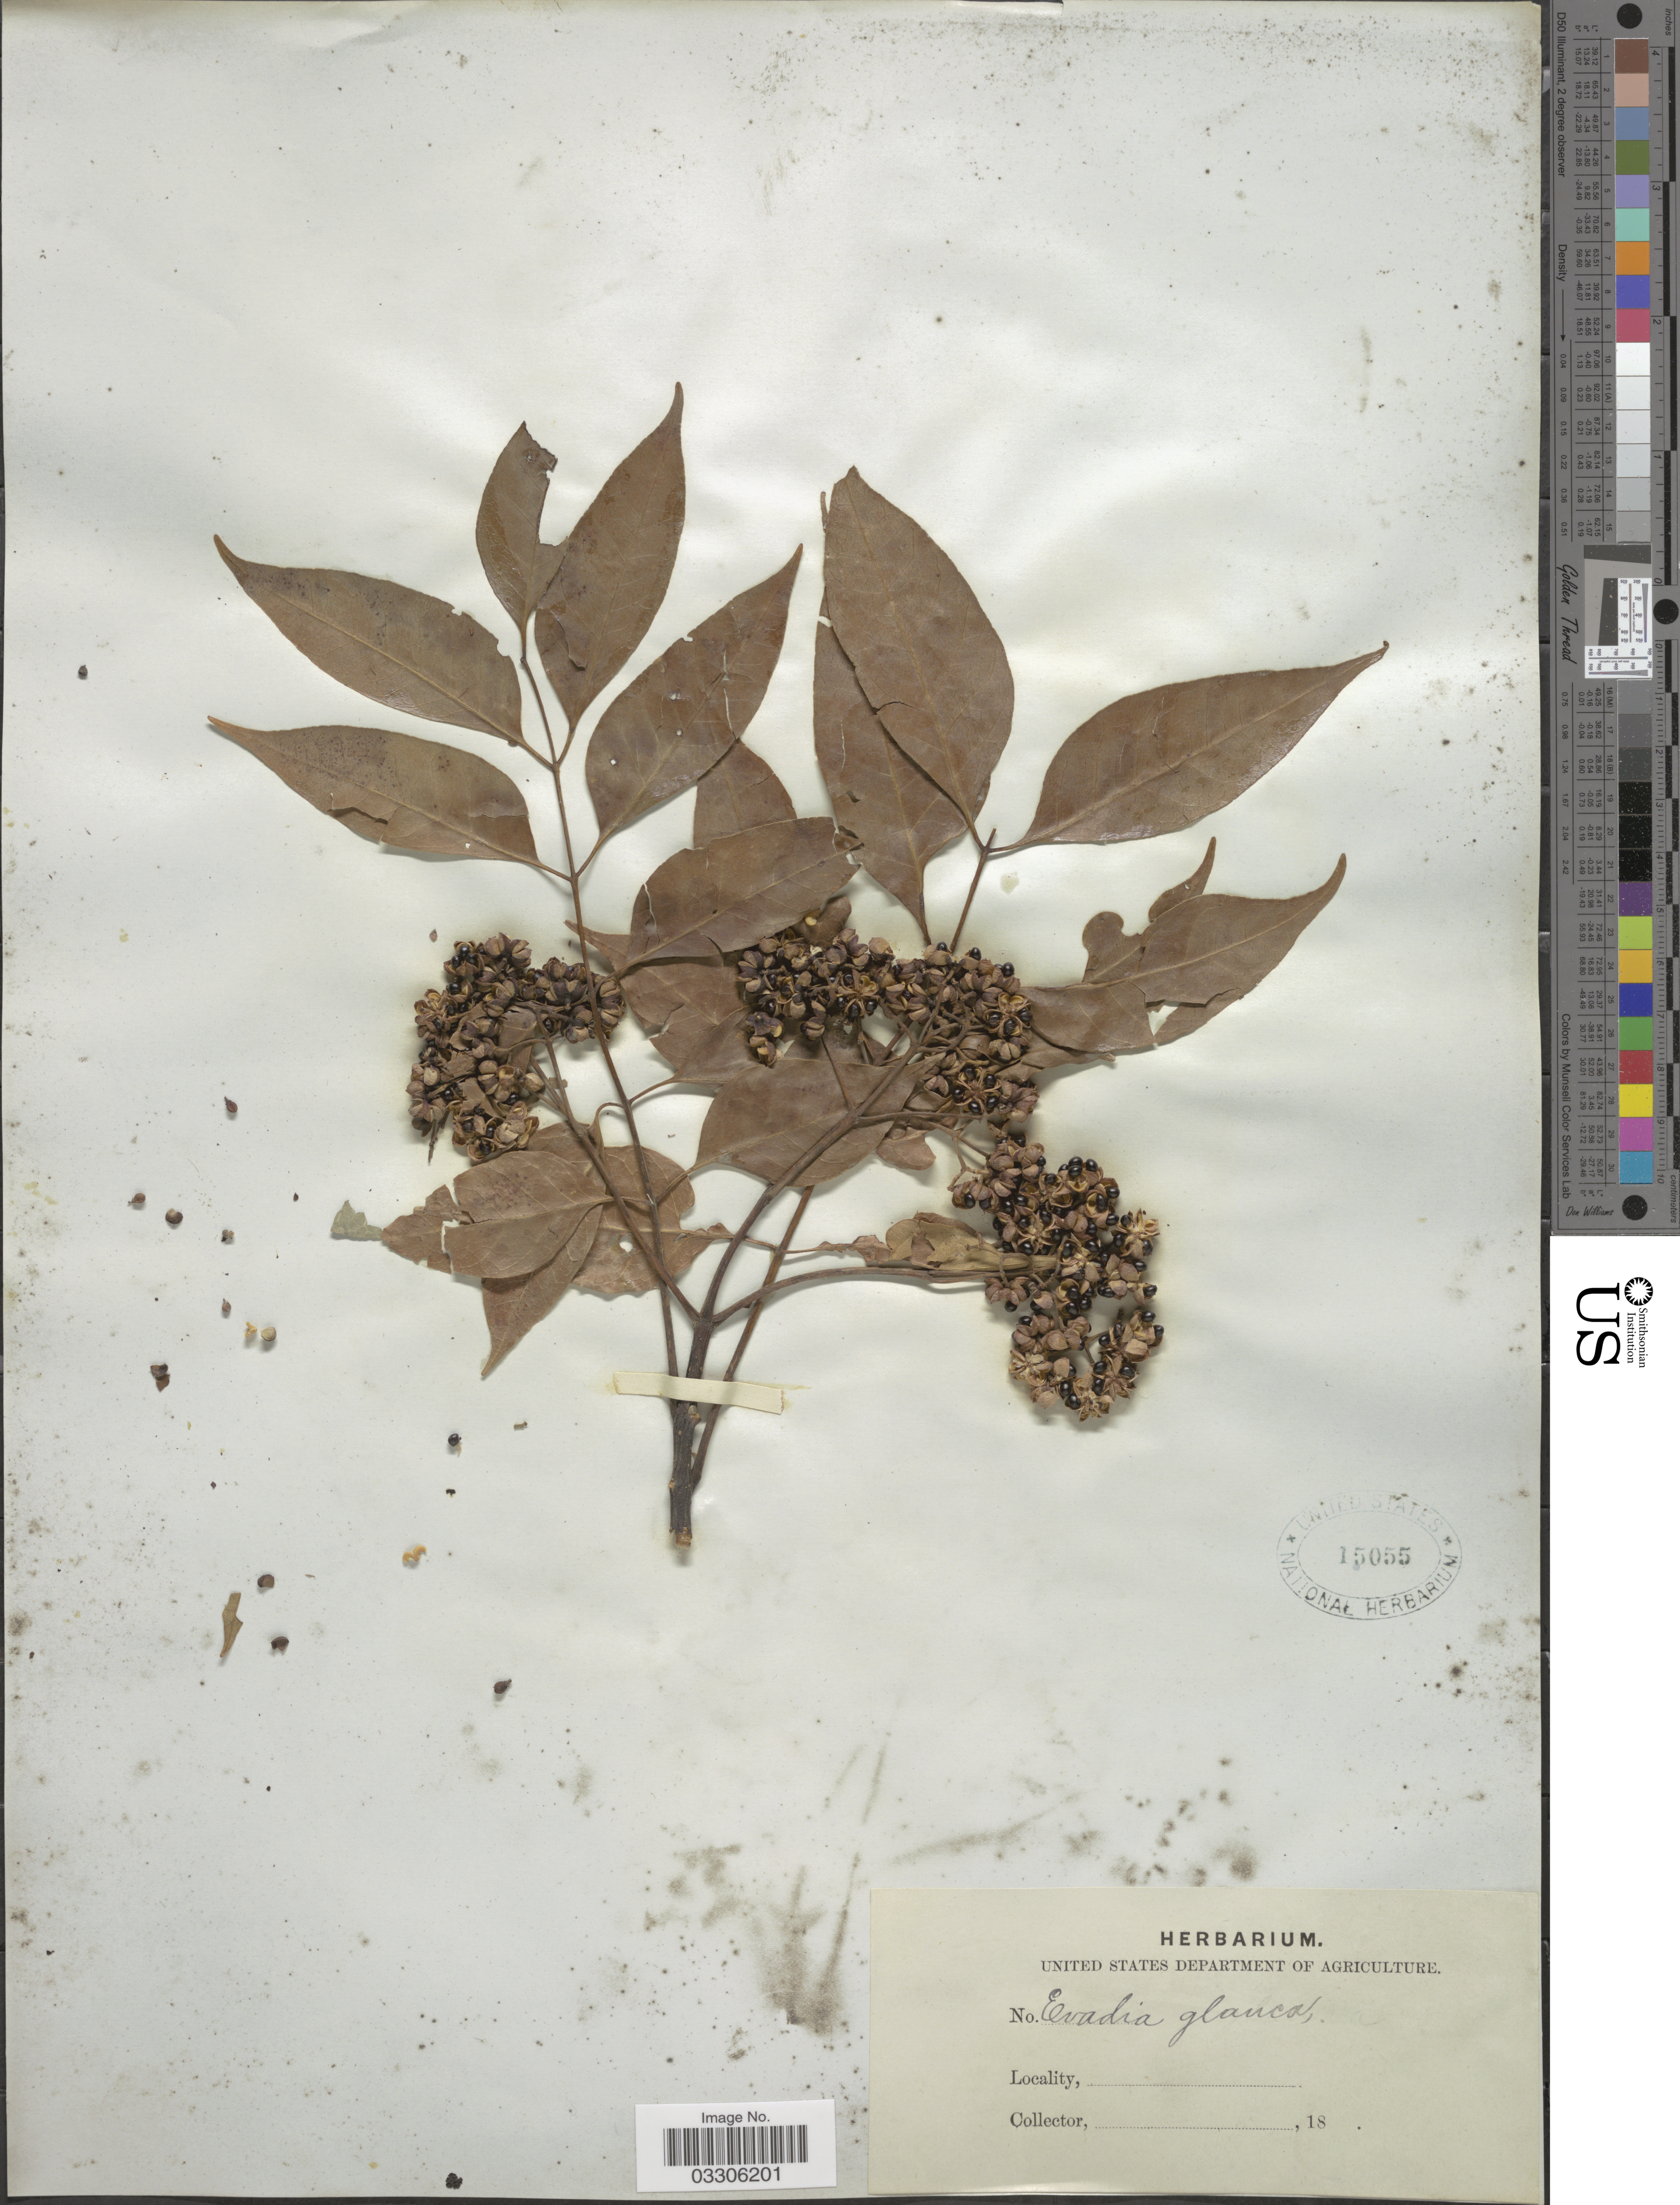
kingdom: Plantae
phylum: Tracheophyta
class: Magnoliopsida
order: Sapindales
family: Rutaceae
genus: Tetradium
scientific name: Tetradium glabrifolium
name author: (Champ. ex Benth.) T.G. Hartley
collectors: Facchini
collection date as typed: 18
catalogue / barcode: US 15055